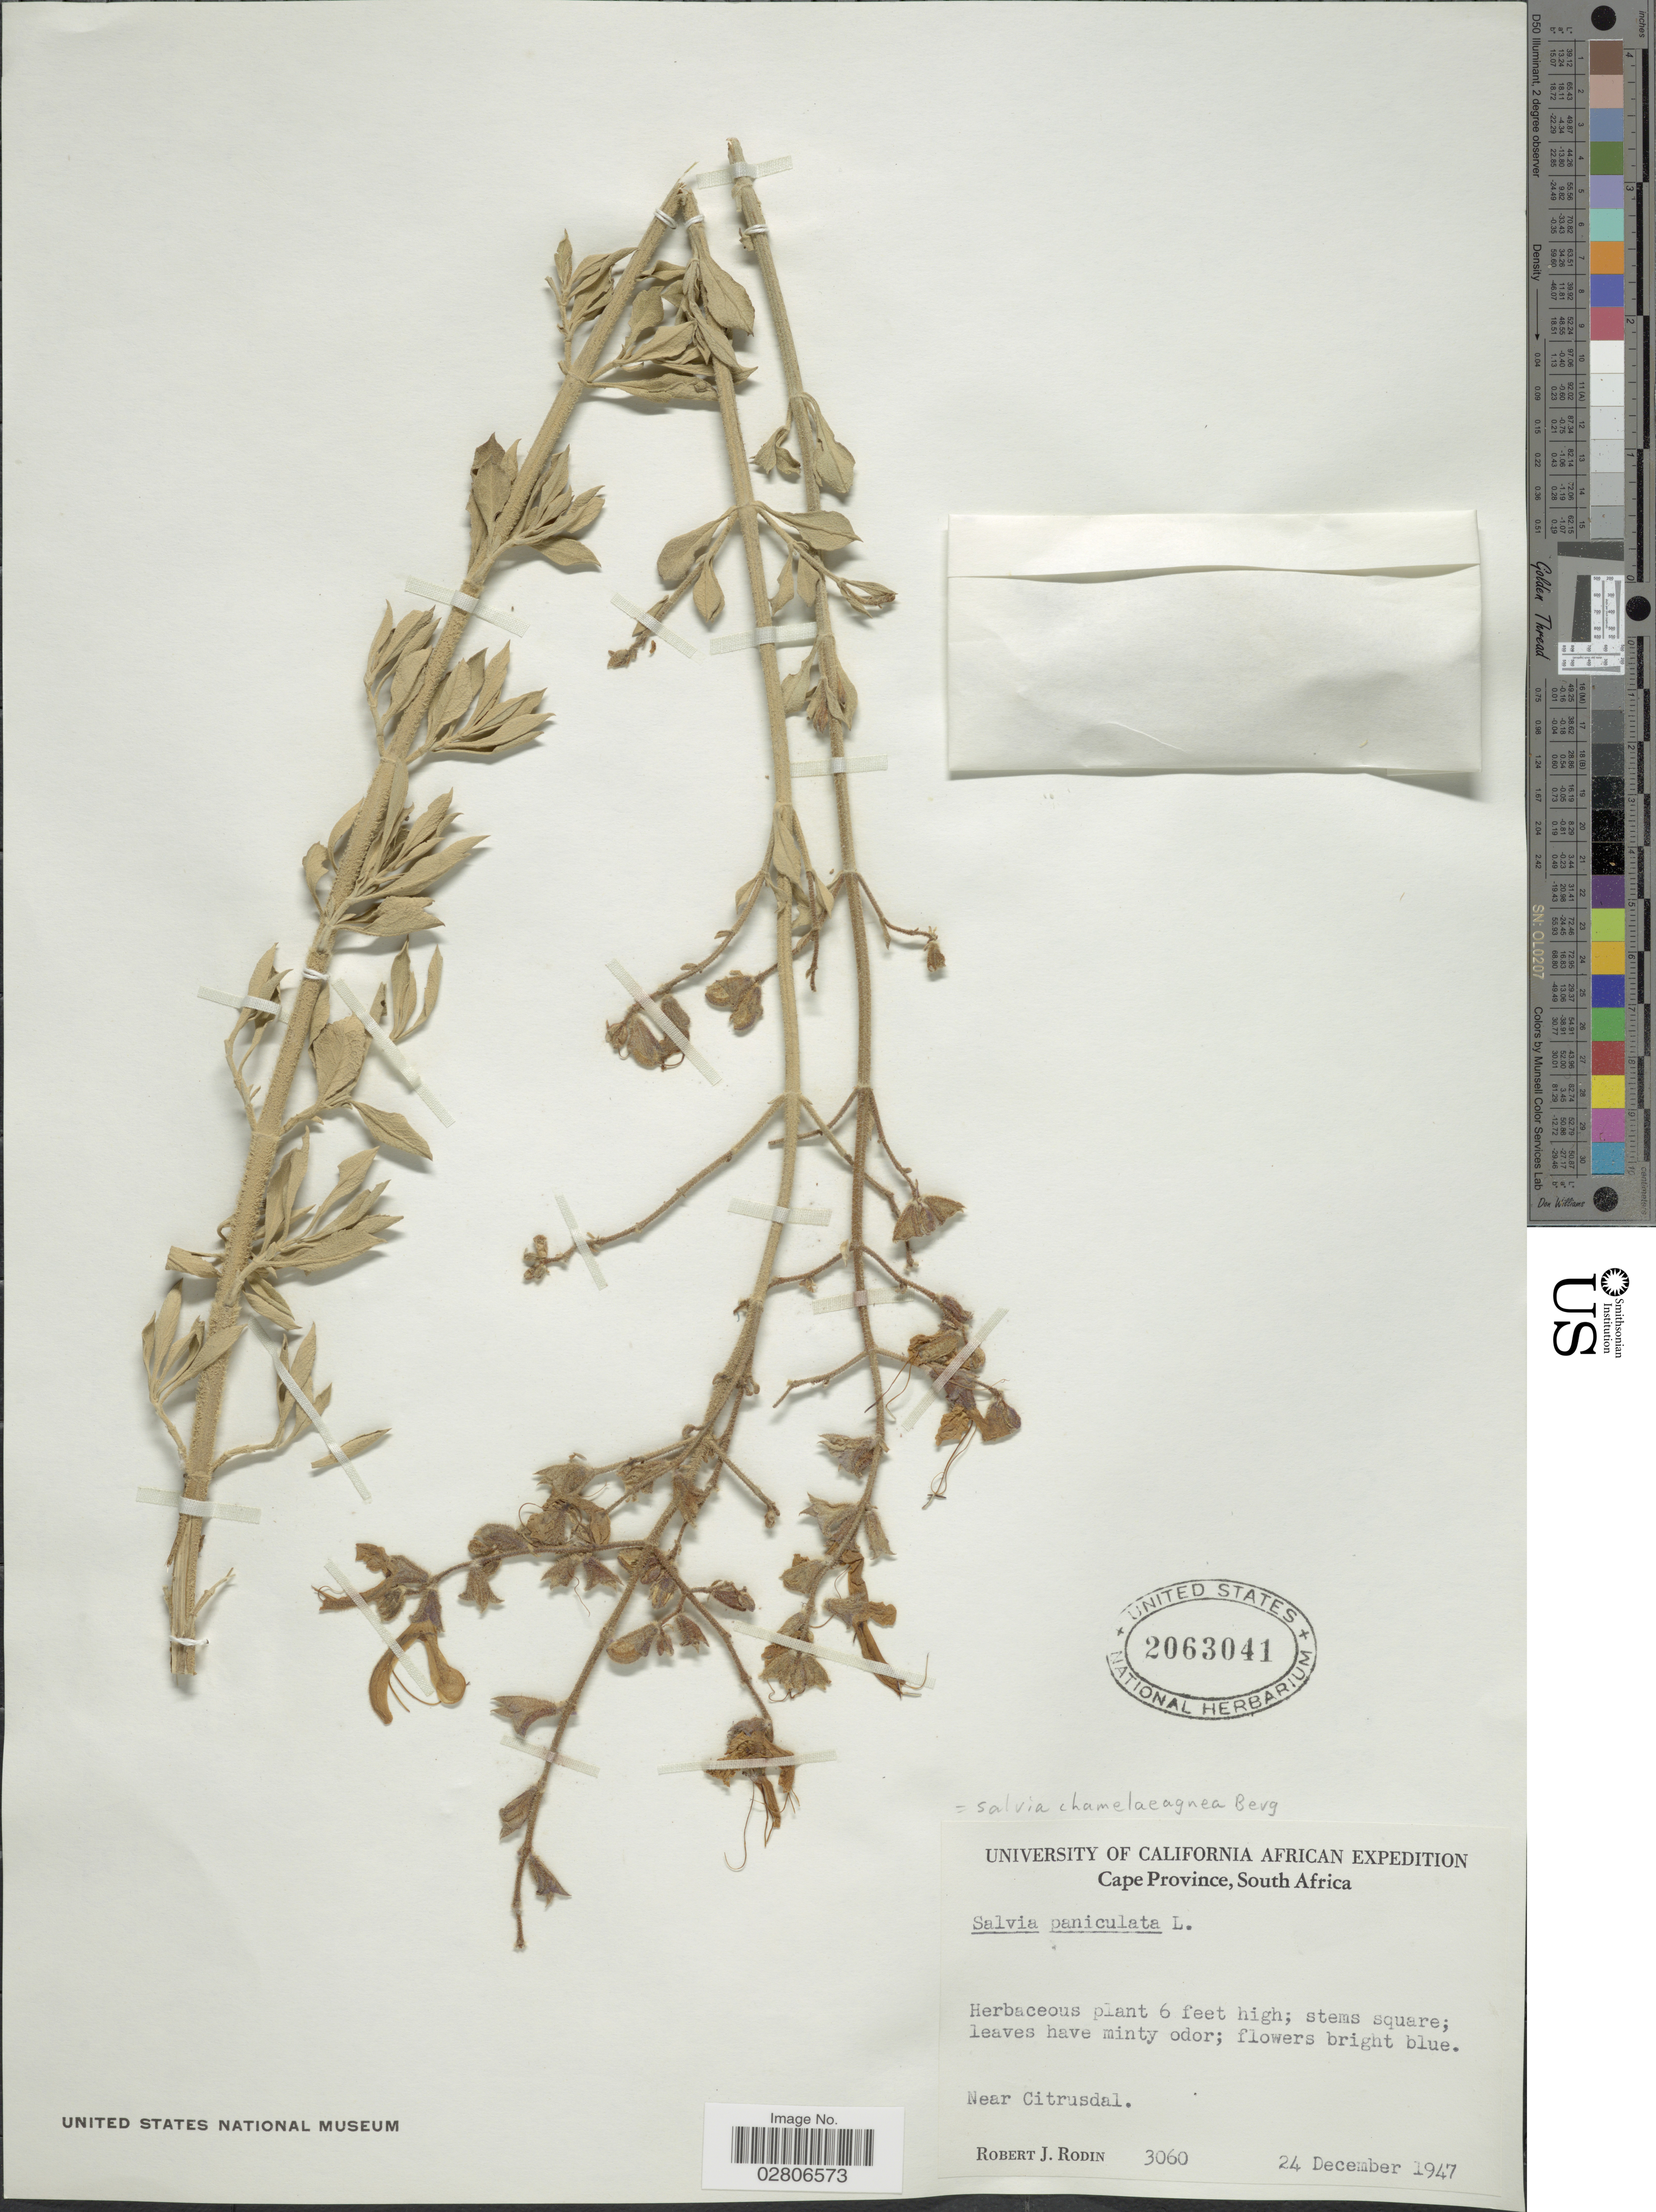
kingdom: Plantae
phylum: Tracheophyta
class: Magnoliopsida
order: Lamiales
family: Lamiaceae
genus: Salvia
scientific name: Salvia chamelaeagnea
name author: Berg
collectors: R. J. Rodin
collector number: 3060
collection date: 1947-12-24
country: South Africa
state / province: Western Cape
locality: Near Citrusdal.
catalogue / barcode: US 2063041